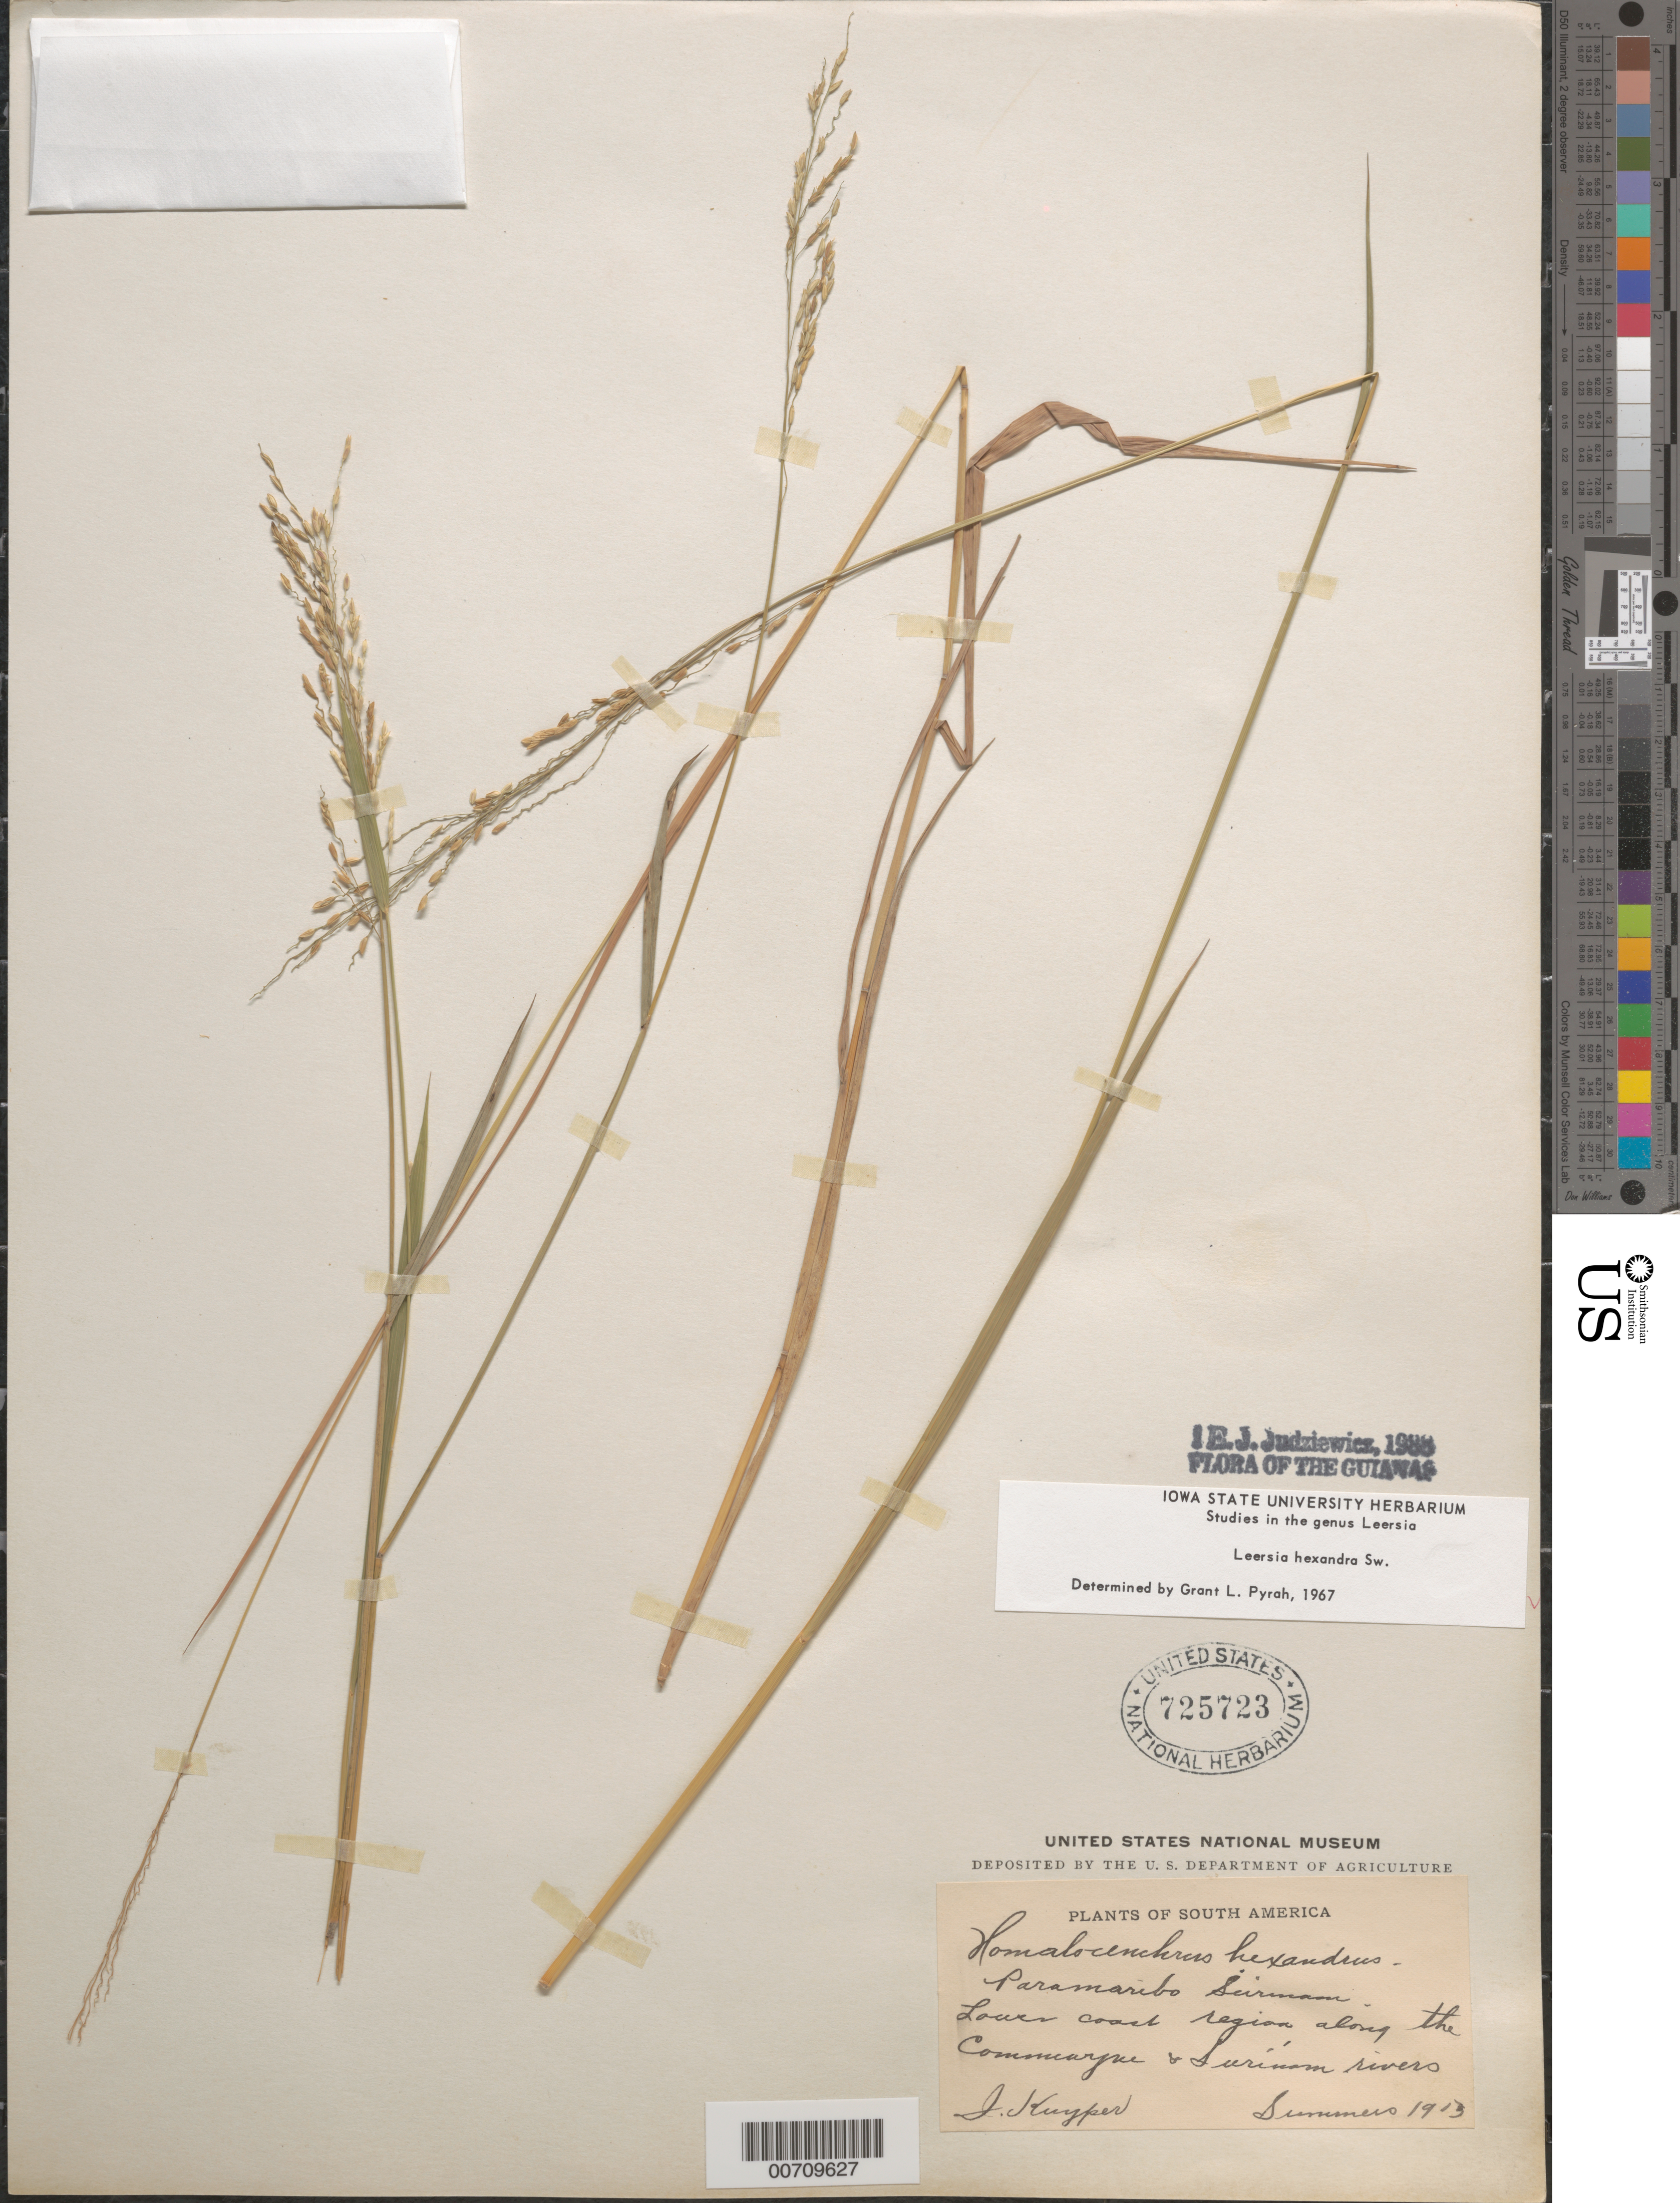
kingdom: Plantae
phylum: Tracheophyta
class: Liliopsida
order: Poales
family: Poaceae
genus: Leersia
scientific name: Leersia hexandra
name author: Sw.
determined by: Pyrah, G. L.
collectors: J. Kuyper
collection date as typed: Summer 1913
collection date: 1913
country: Suriname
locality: Paramaribo, lower coast region along the Commewyne and Surinam Rivers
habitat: Along the Commuwyne and Surinam Rivers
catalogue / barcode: US 725723